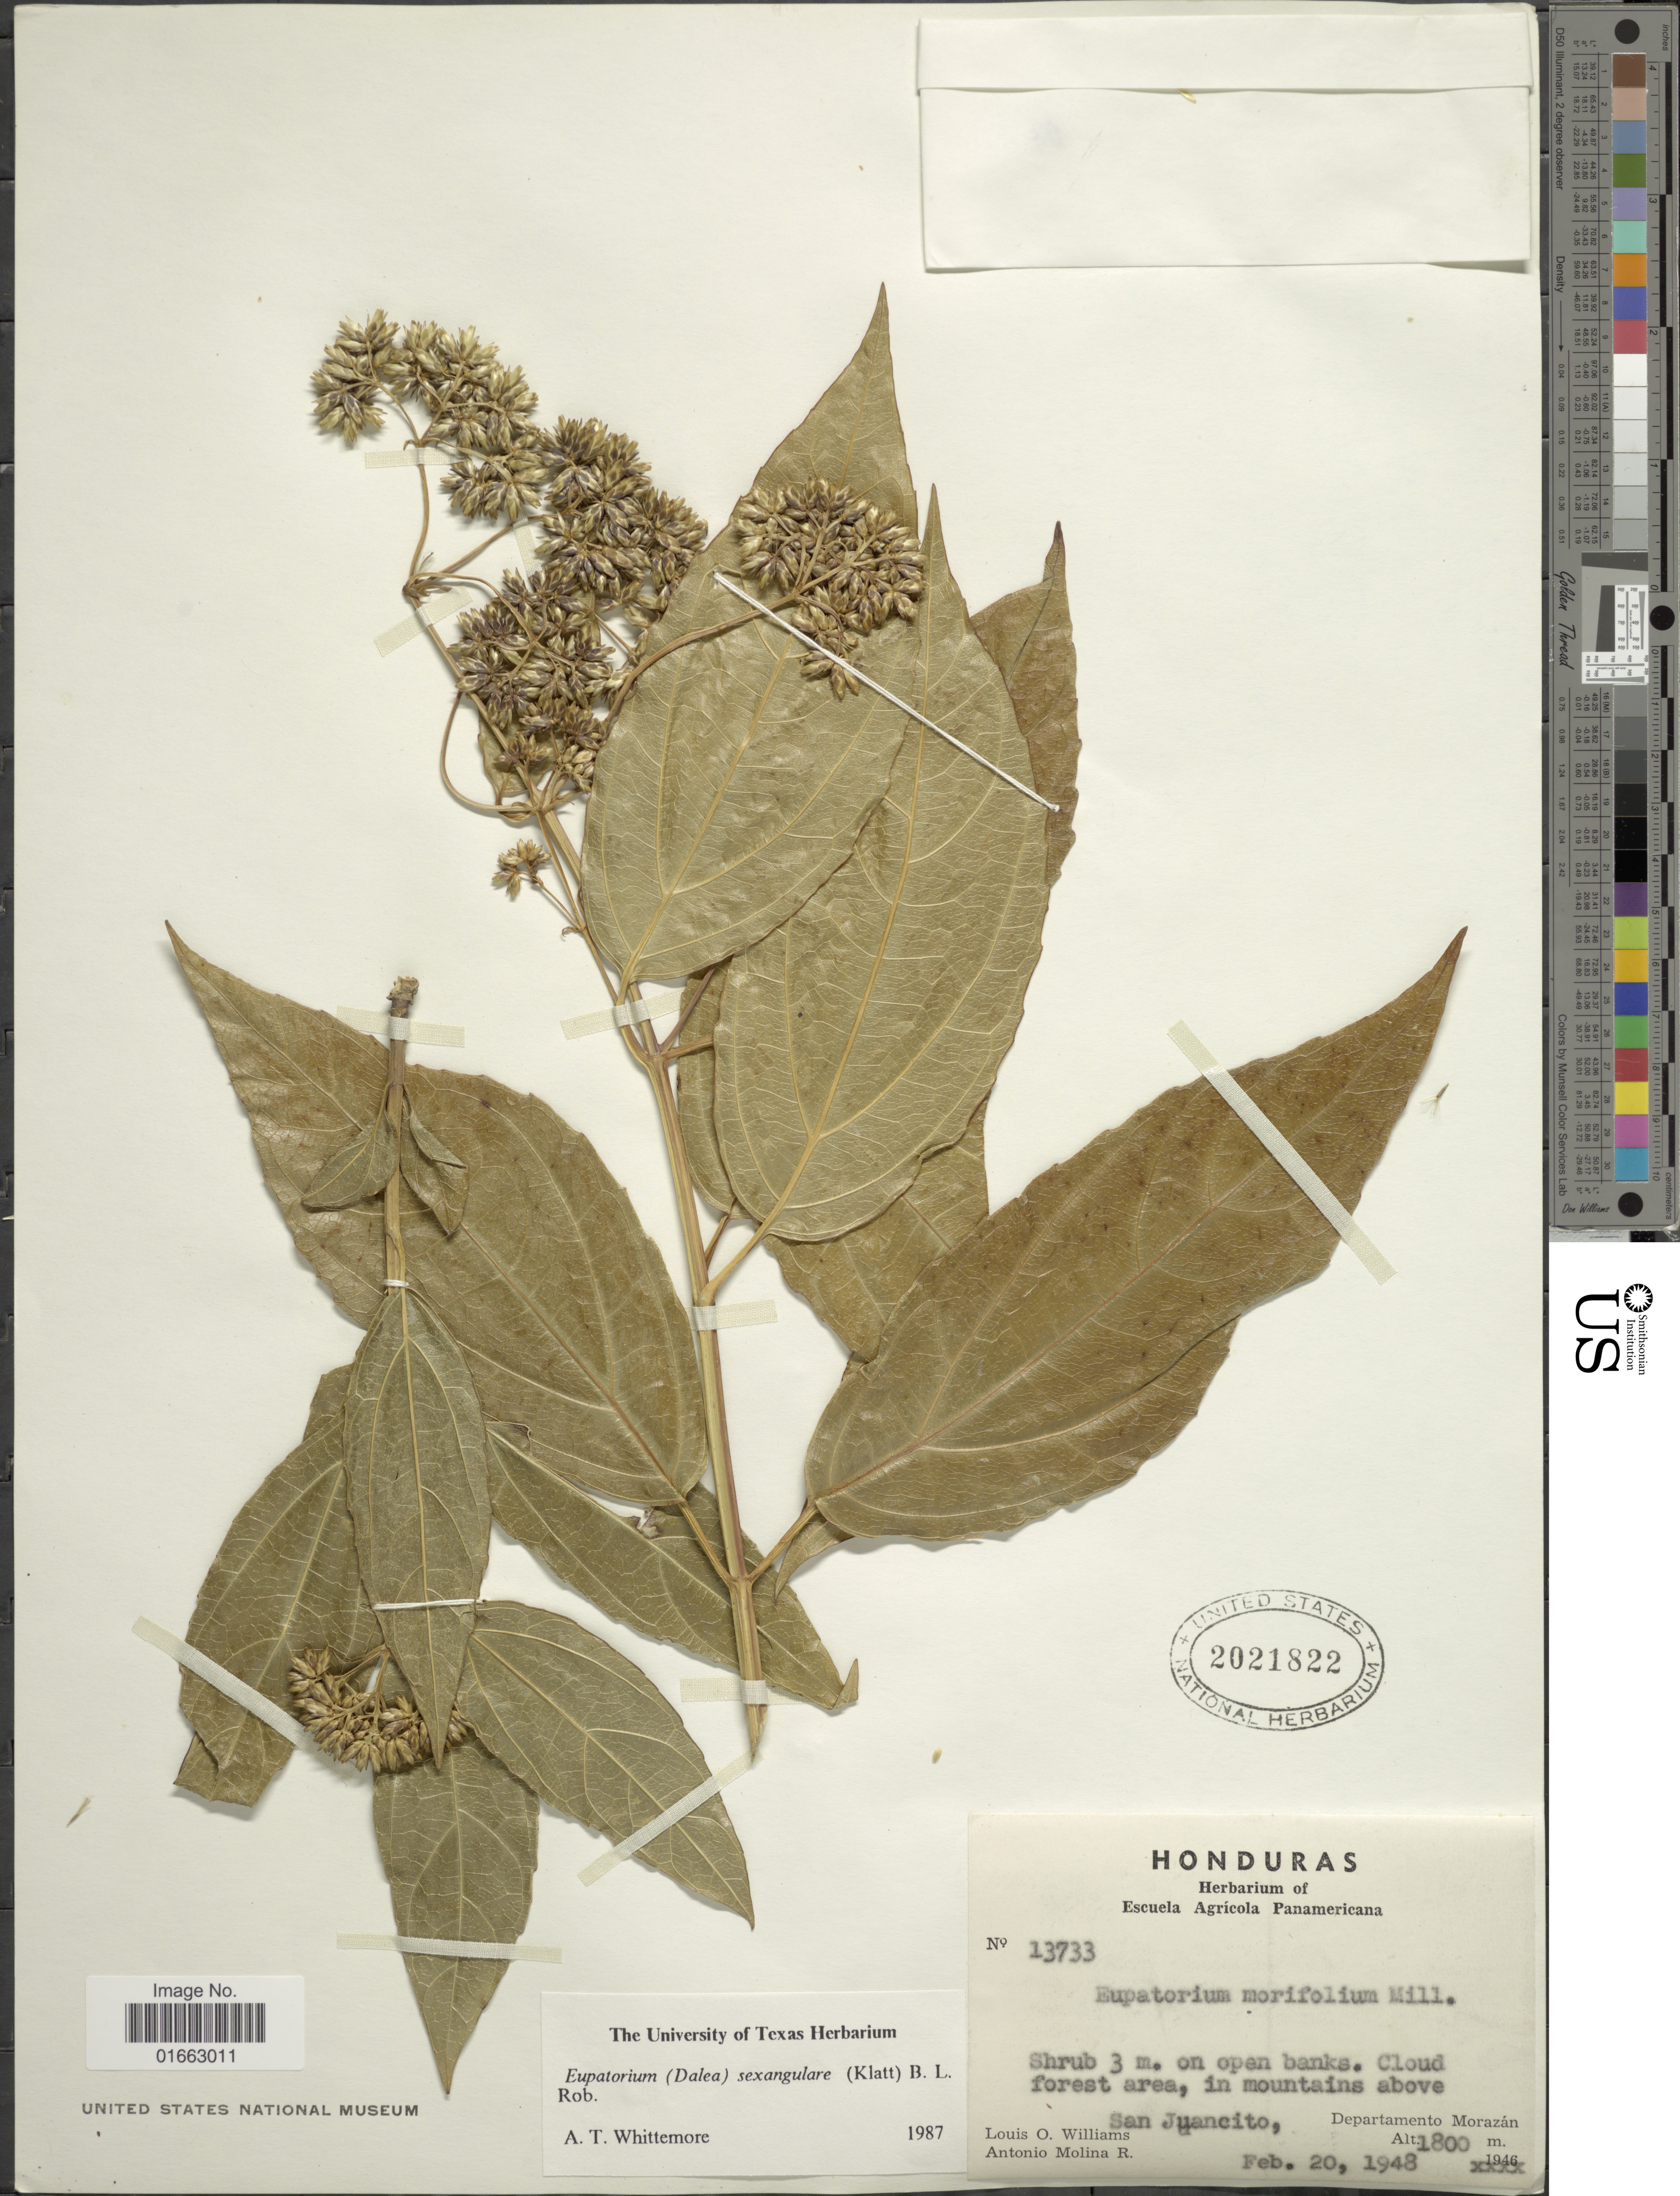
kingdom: Plantae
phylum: Tracheophyta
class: Magnoliopsida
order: Asterales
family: Asteraceae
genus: Critonia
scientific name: Critonia sexangularis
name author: (Klatt) R.M. King & H. Rob.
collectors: L. O. Williams & A. Molina R.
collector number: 13733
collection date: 1948-02-20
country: Honduras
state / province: Fco. Morazán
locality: On open banks, cloud forest area, in mountains above San Juancito, Departamento Morazán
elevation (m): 800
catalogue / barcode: US 2021822